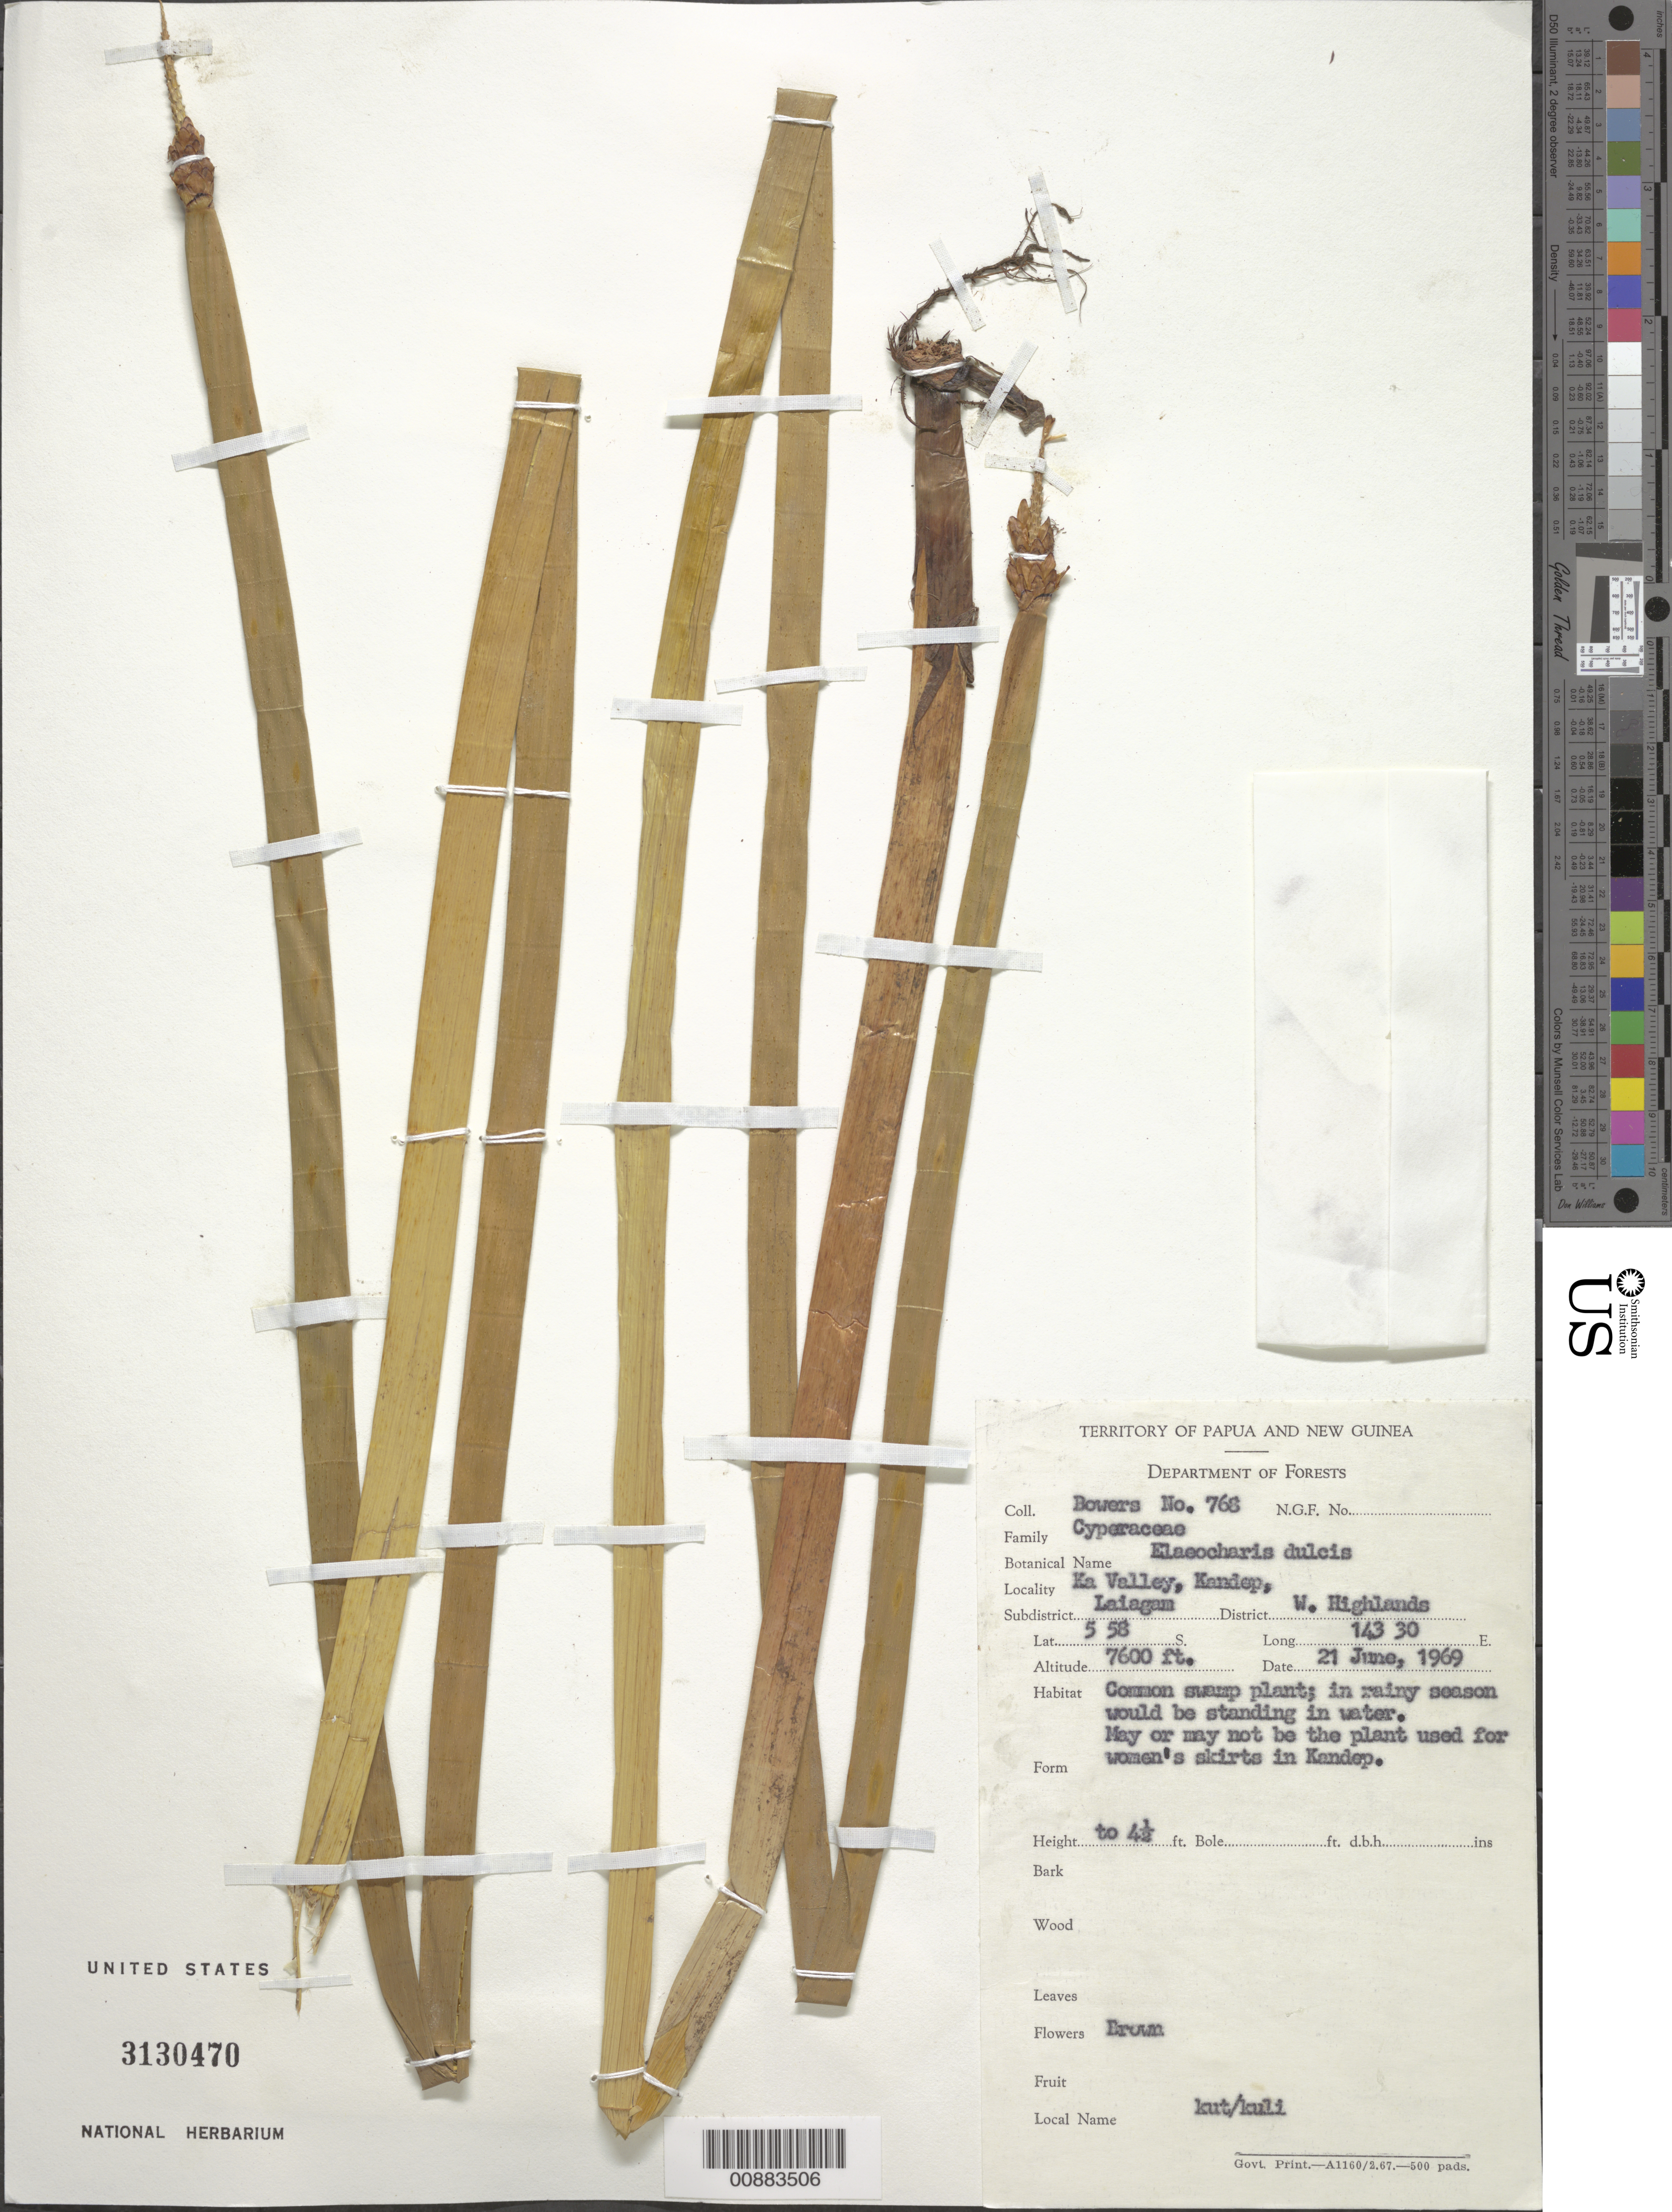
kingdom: Plantae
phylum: Tracheophyta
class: Liliopsida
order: Poales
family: Cyperaceae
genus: Eleocharis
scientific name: Eleocharis dulcis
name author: (Burm. f.) Trin. ex Hensch.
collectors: N. Bowers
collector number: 768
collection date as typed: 21 Jun 1969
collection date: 1969-06-21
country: Papua New Guinea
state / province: Western Highlands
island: New Guinea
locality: Ka Valley, Dandep, Laiagam.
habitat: Swamp plant; in rainy season would be standing in water.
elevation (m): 2316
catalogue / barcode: US 3130470